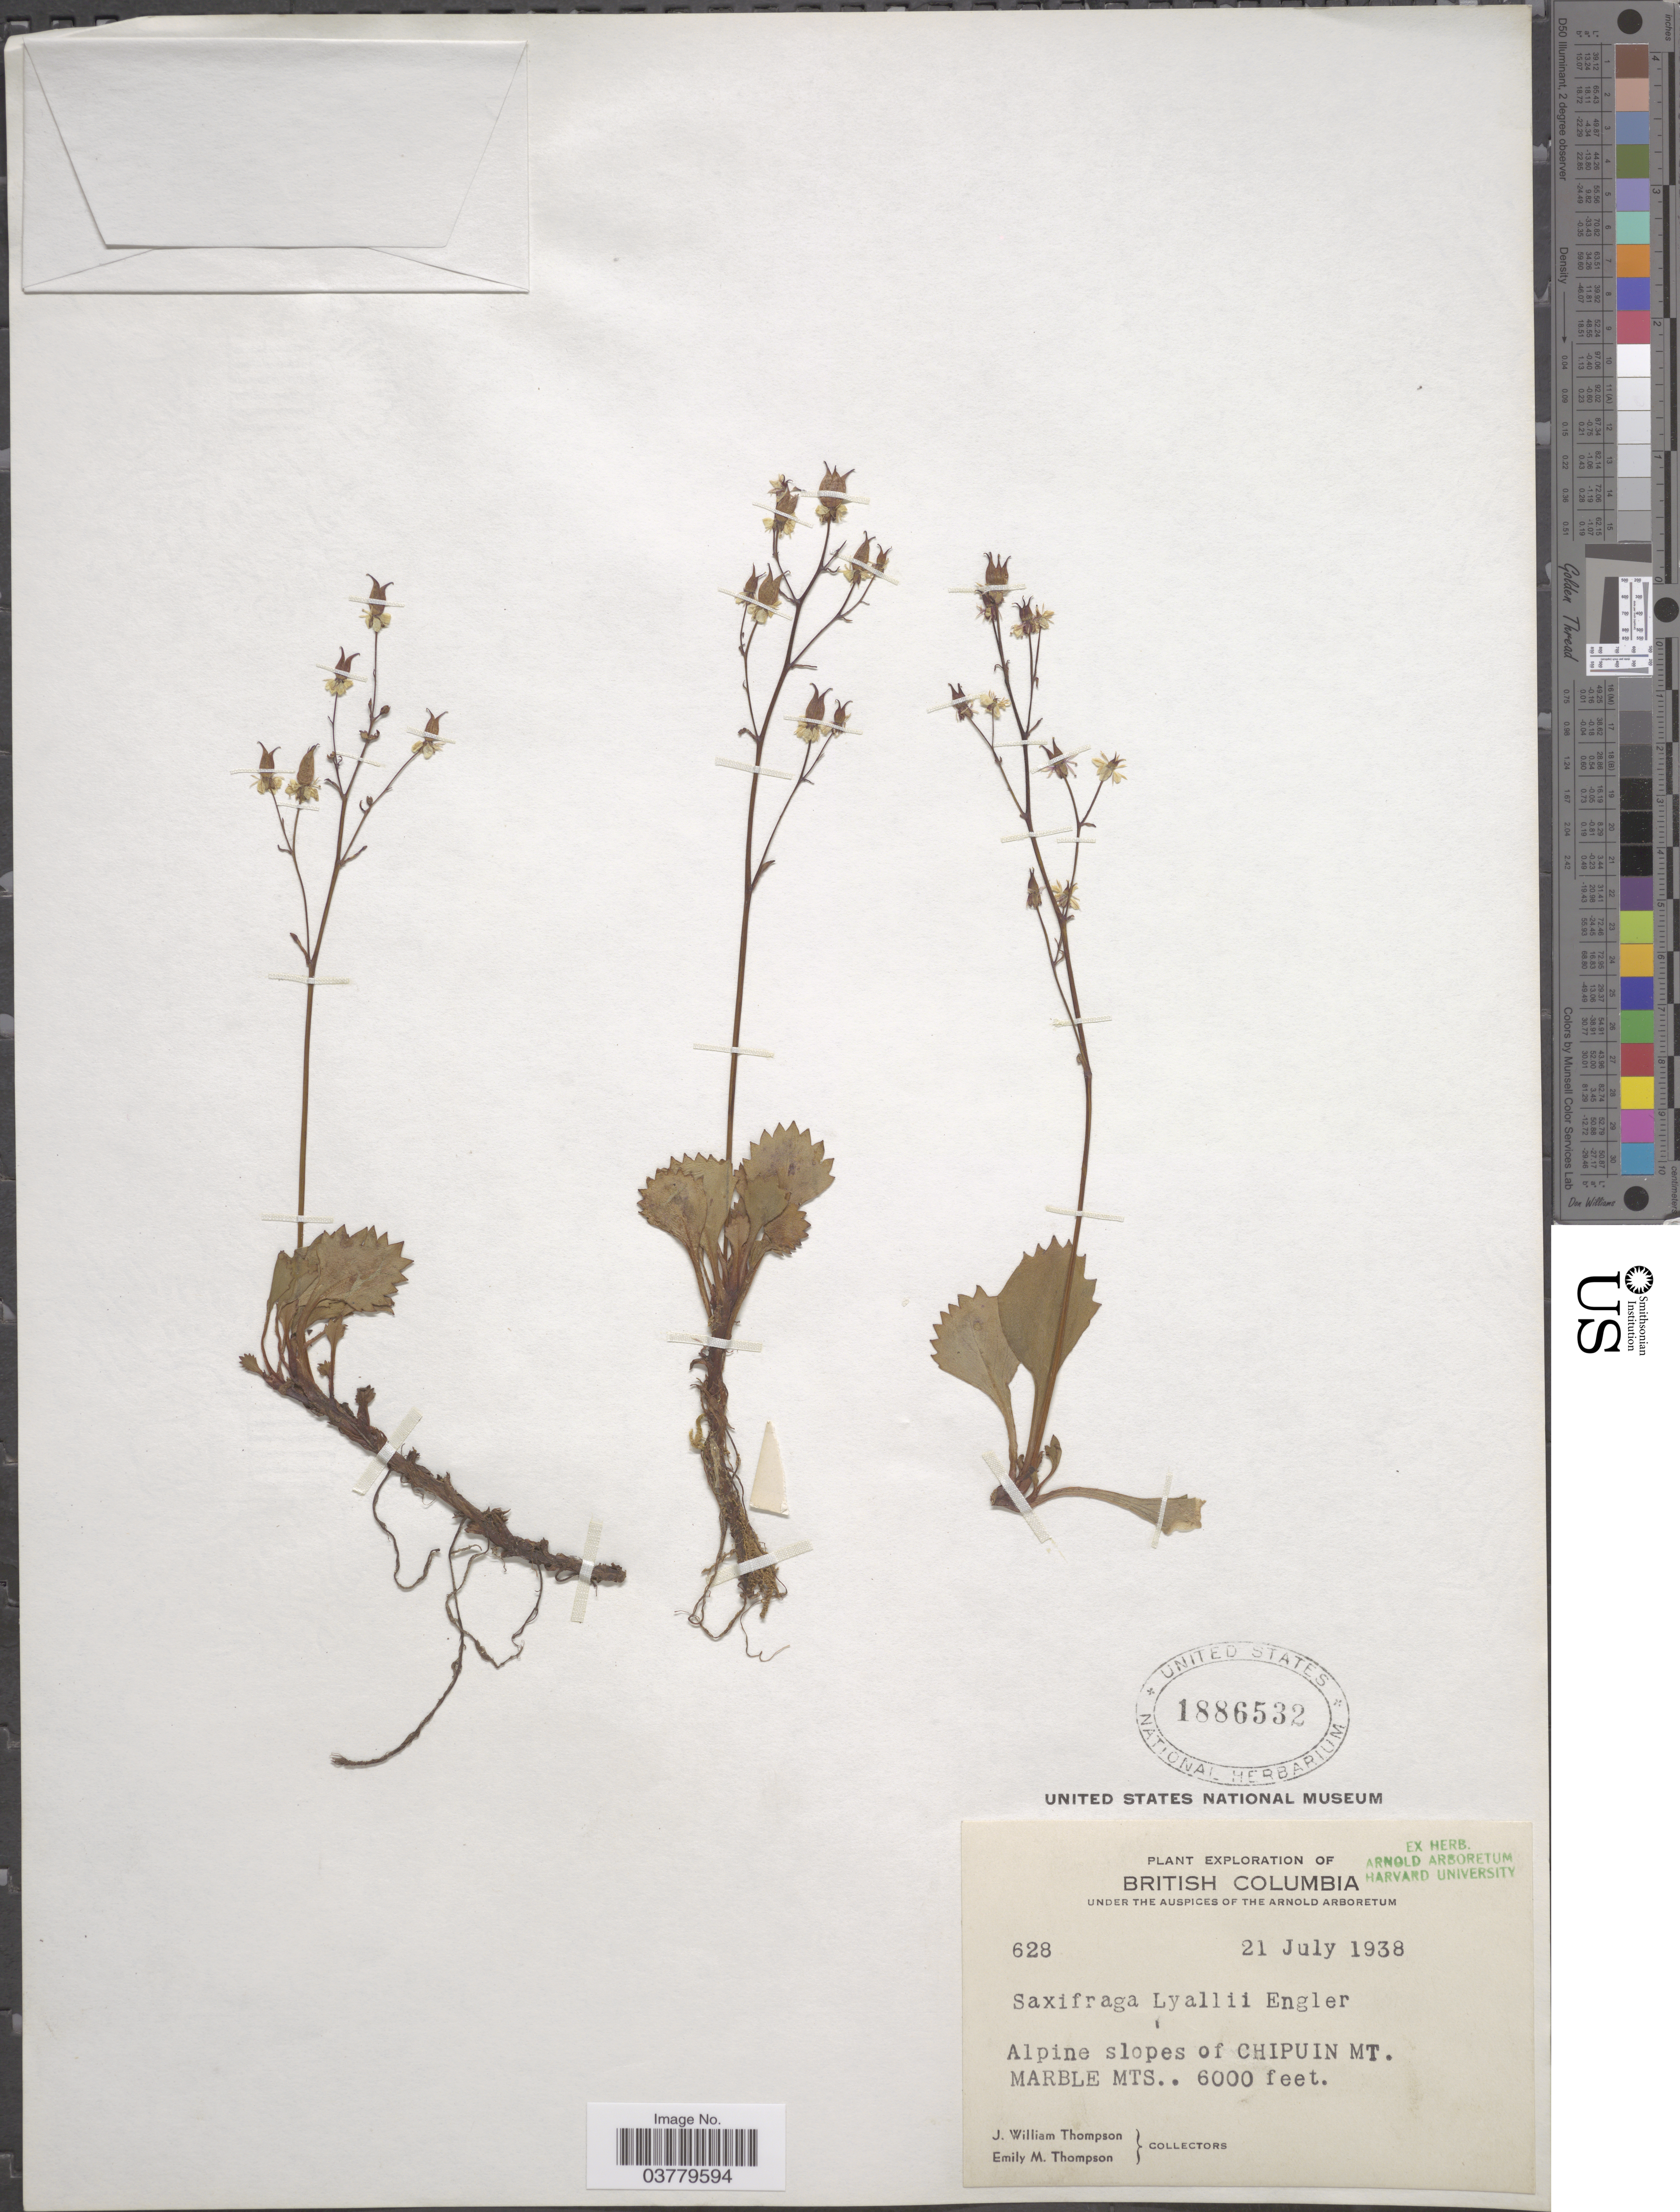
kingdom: Plantae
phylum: Tracheophyta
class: Magnoliopsida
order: Saxifragales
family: Saxifragaceae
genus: Micranthes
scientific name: Micranthes lyalii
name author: (Engl.) Small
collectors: J. W. Thompson & E. W. Thompson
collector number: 628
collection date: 1938-07-21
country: Canada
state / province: British Columbia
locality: Alpine slopes of Chipuin Mt. Marble Mts.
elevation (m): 1829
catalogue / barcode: US 1886532